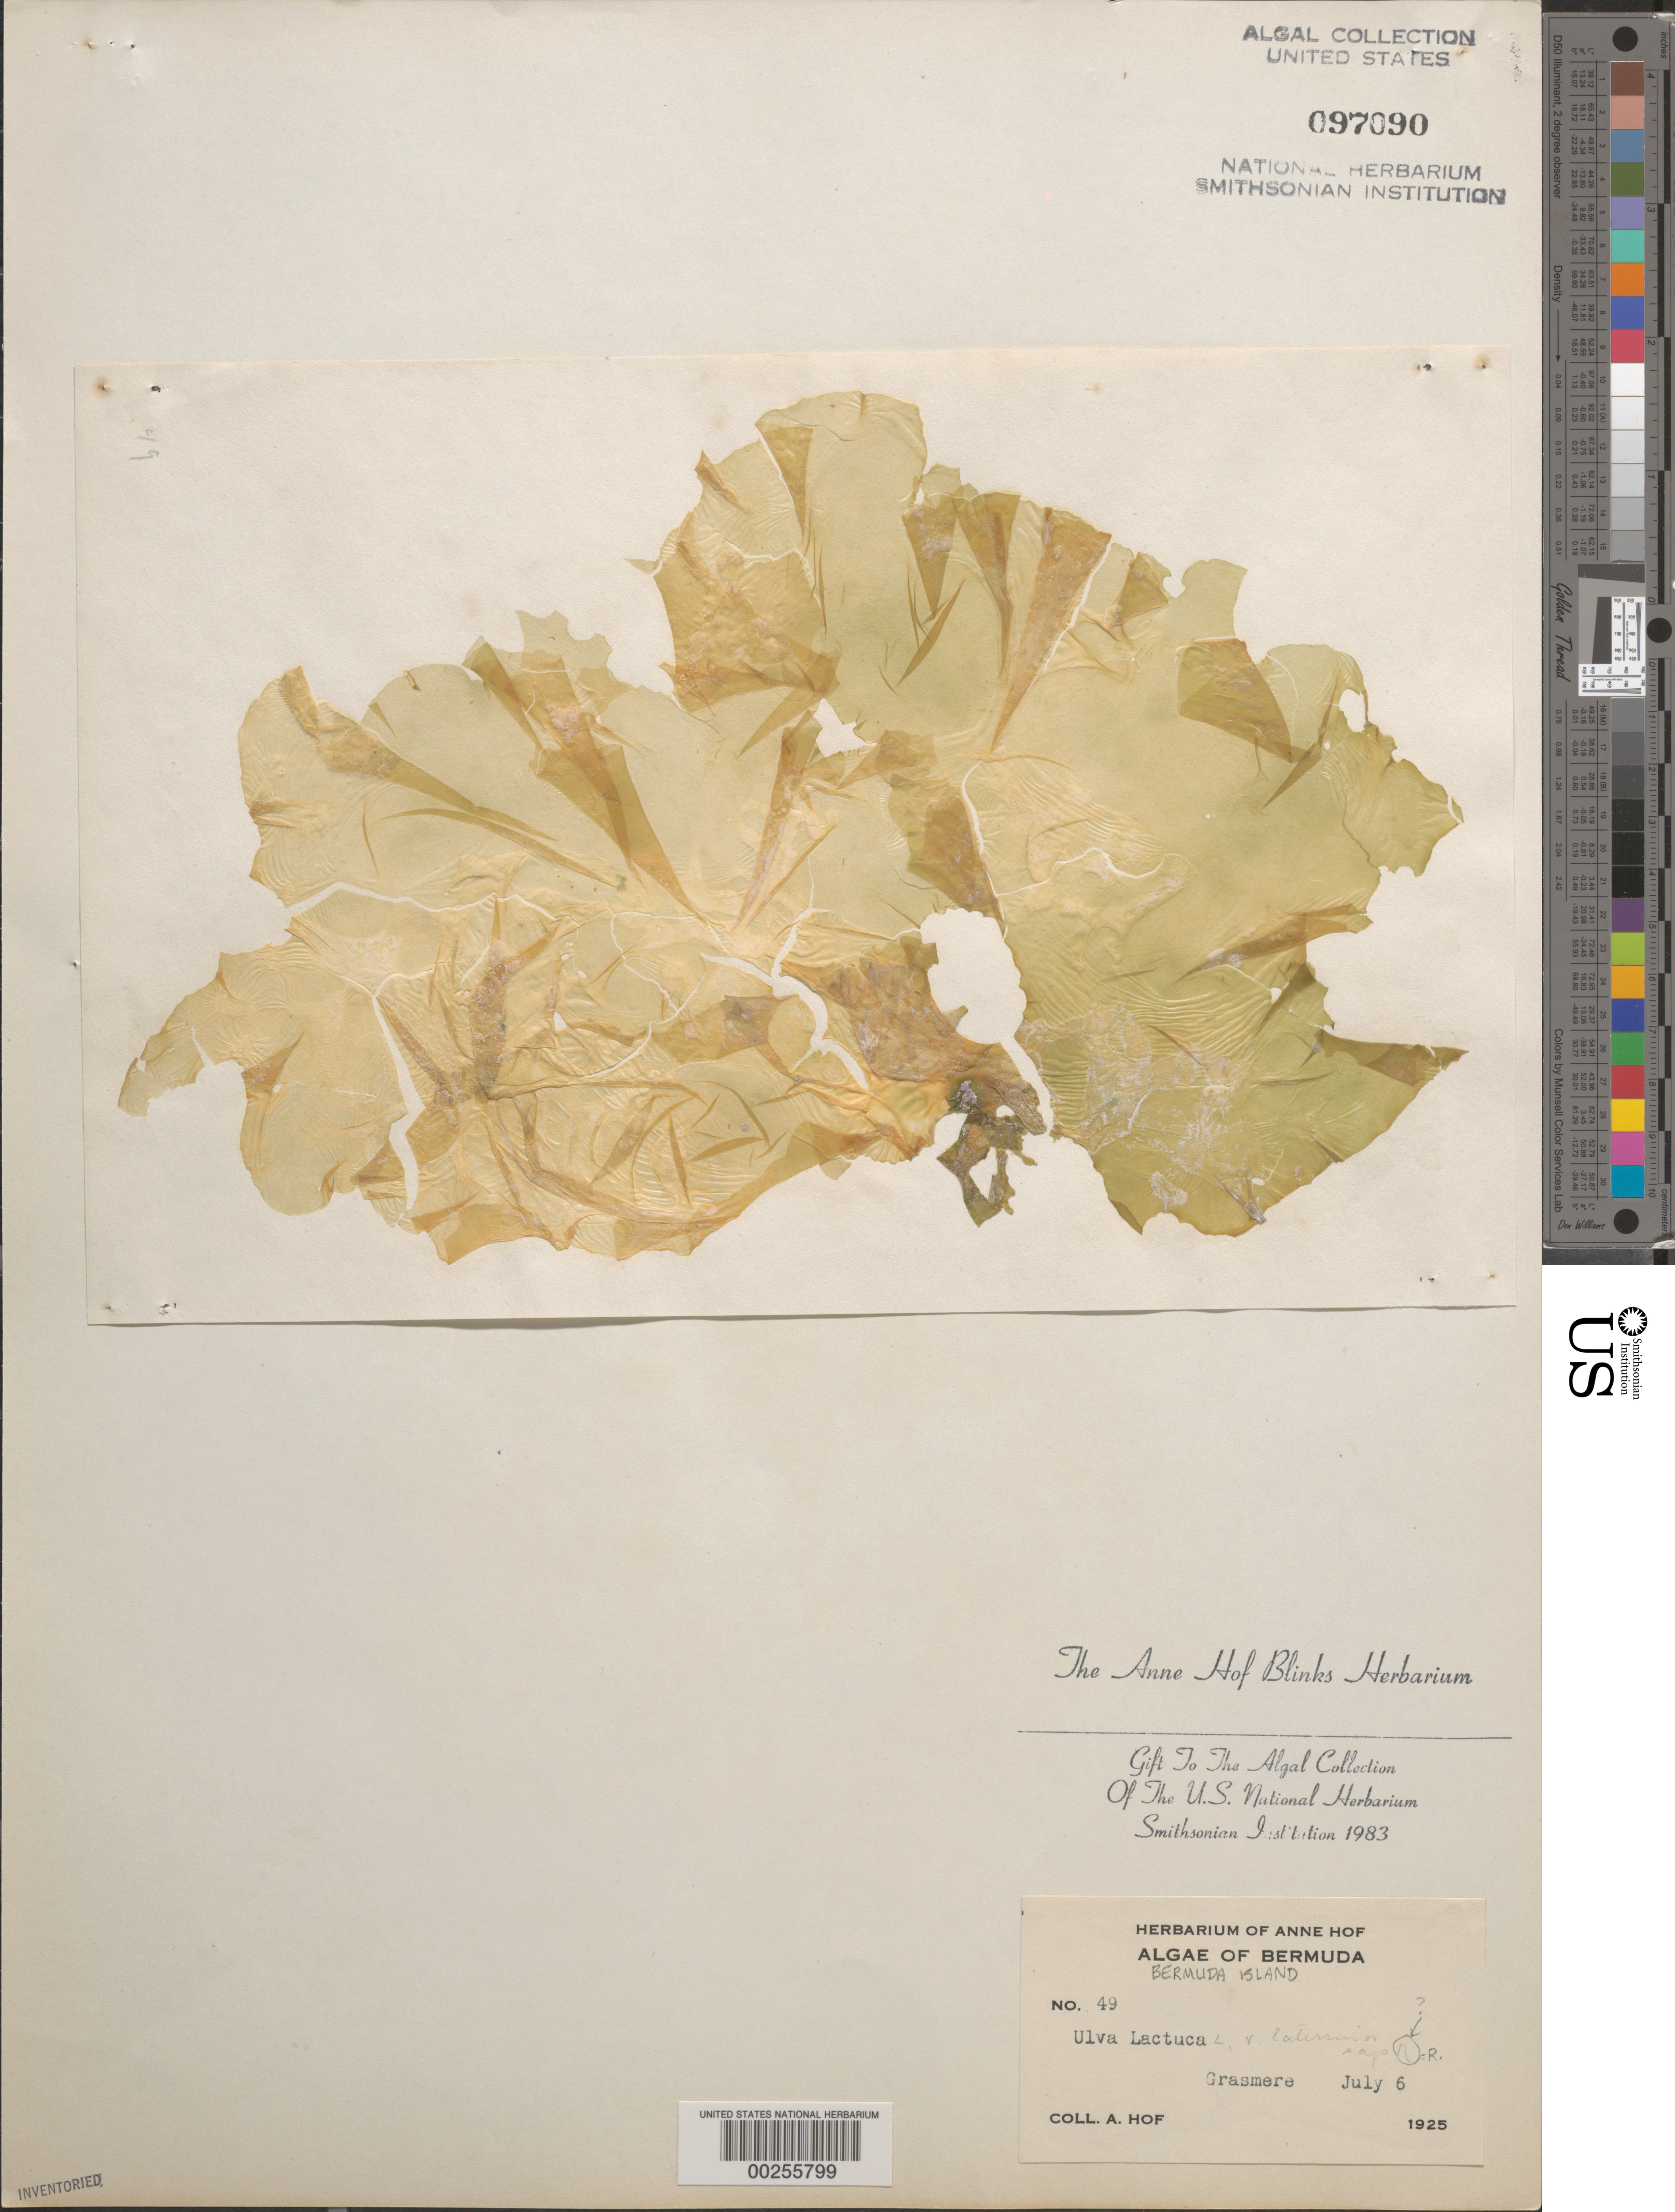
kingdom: Plantae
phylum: Chlorophyta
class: Ulvophyceae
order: Ulvales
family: Ulvaceae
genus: Ulva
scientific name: Ulva lactuca var. latissima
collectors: A. Blinks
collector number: AHB 49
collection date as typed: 06 Jul 1925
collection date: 1925-07-06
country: Bermuda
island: Bermuda Island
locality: Grasmere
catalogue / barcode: US 97090